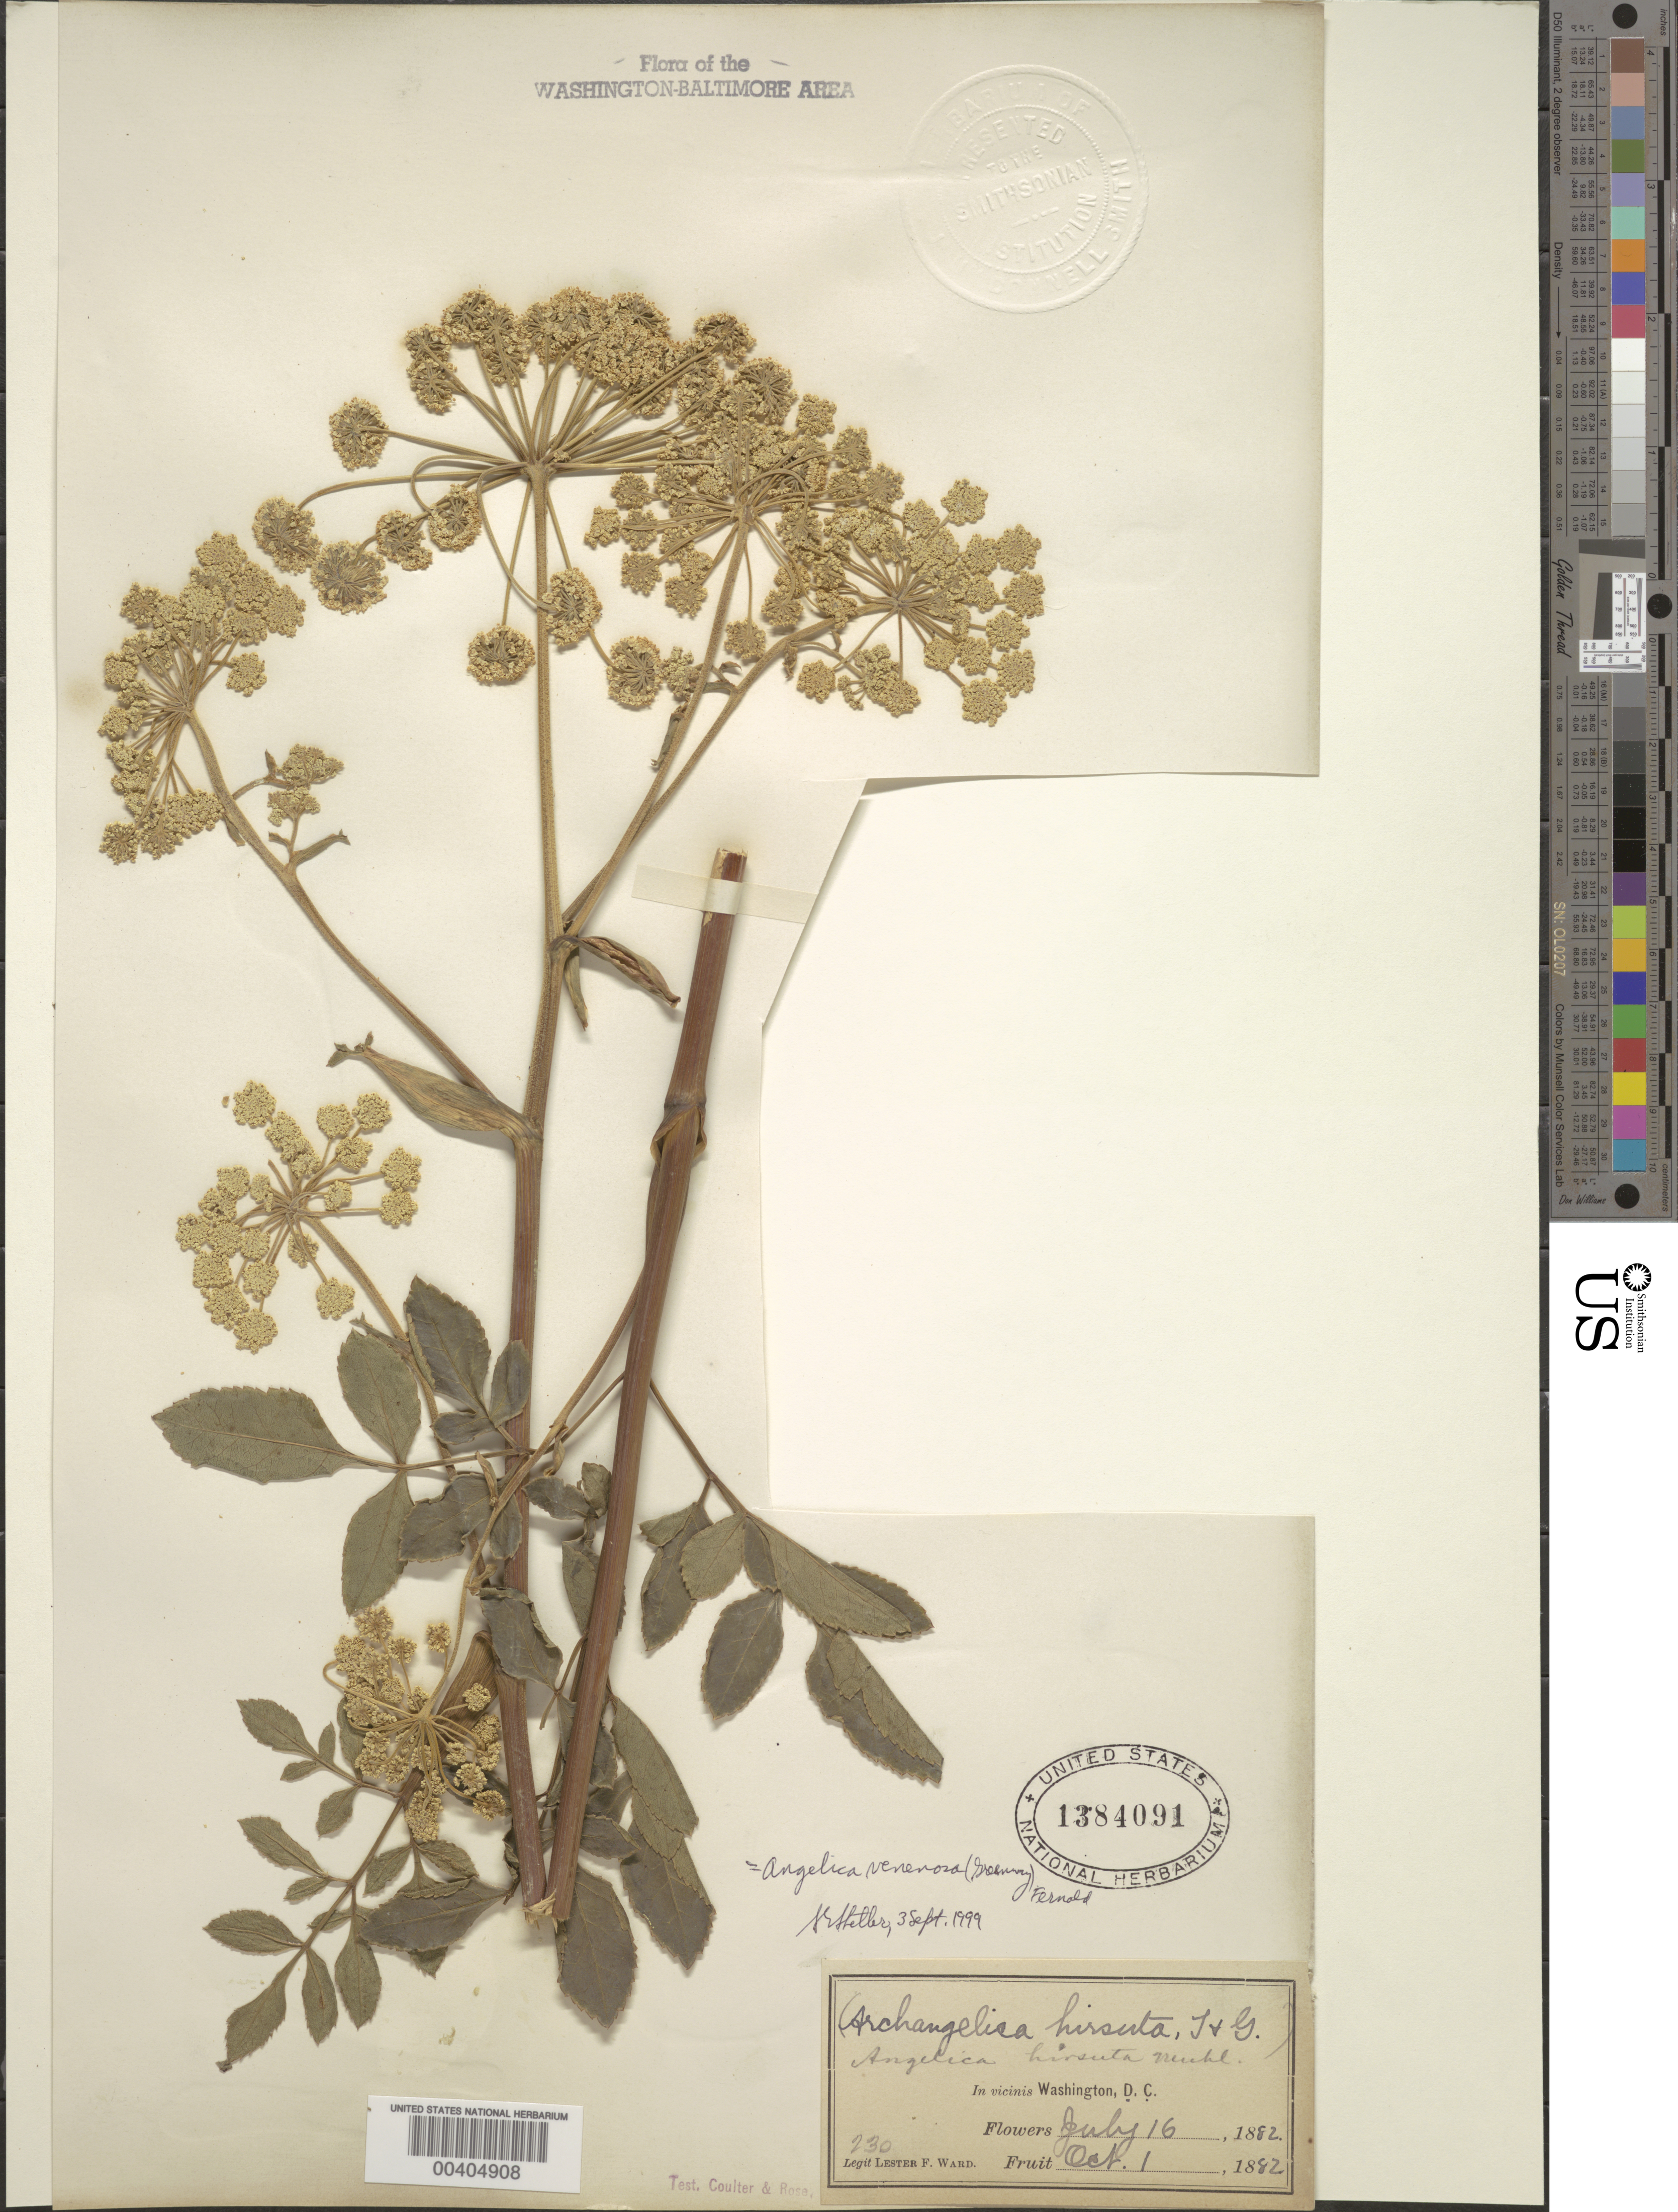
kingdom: Plantae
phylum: Tracheophyta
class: Magnoliopsida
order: Apiales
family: Apiaceae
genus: Angelica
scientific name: Angelica venenosa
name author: (Greenway) Fernald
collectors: L. F. Ward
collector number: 230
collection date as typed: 16 Jul 1882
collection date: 1882-07-16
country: United States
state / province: District of Columbia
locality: Washington DC Area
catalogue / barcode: US 1384091